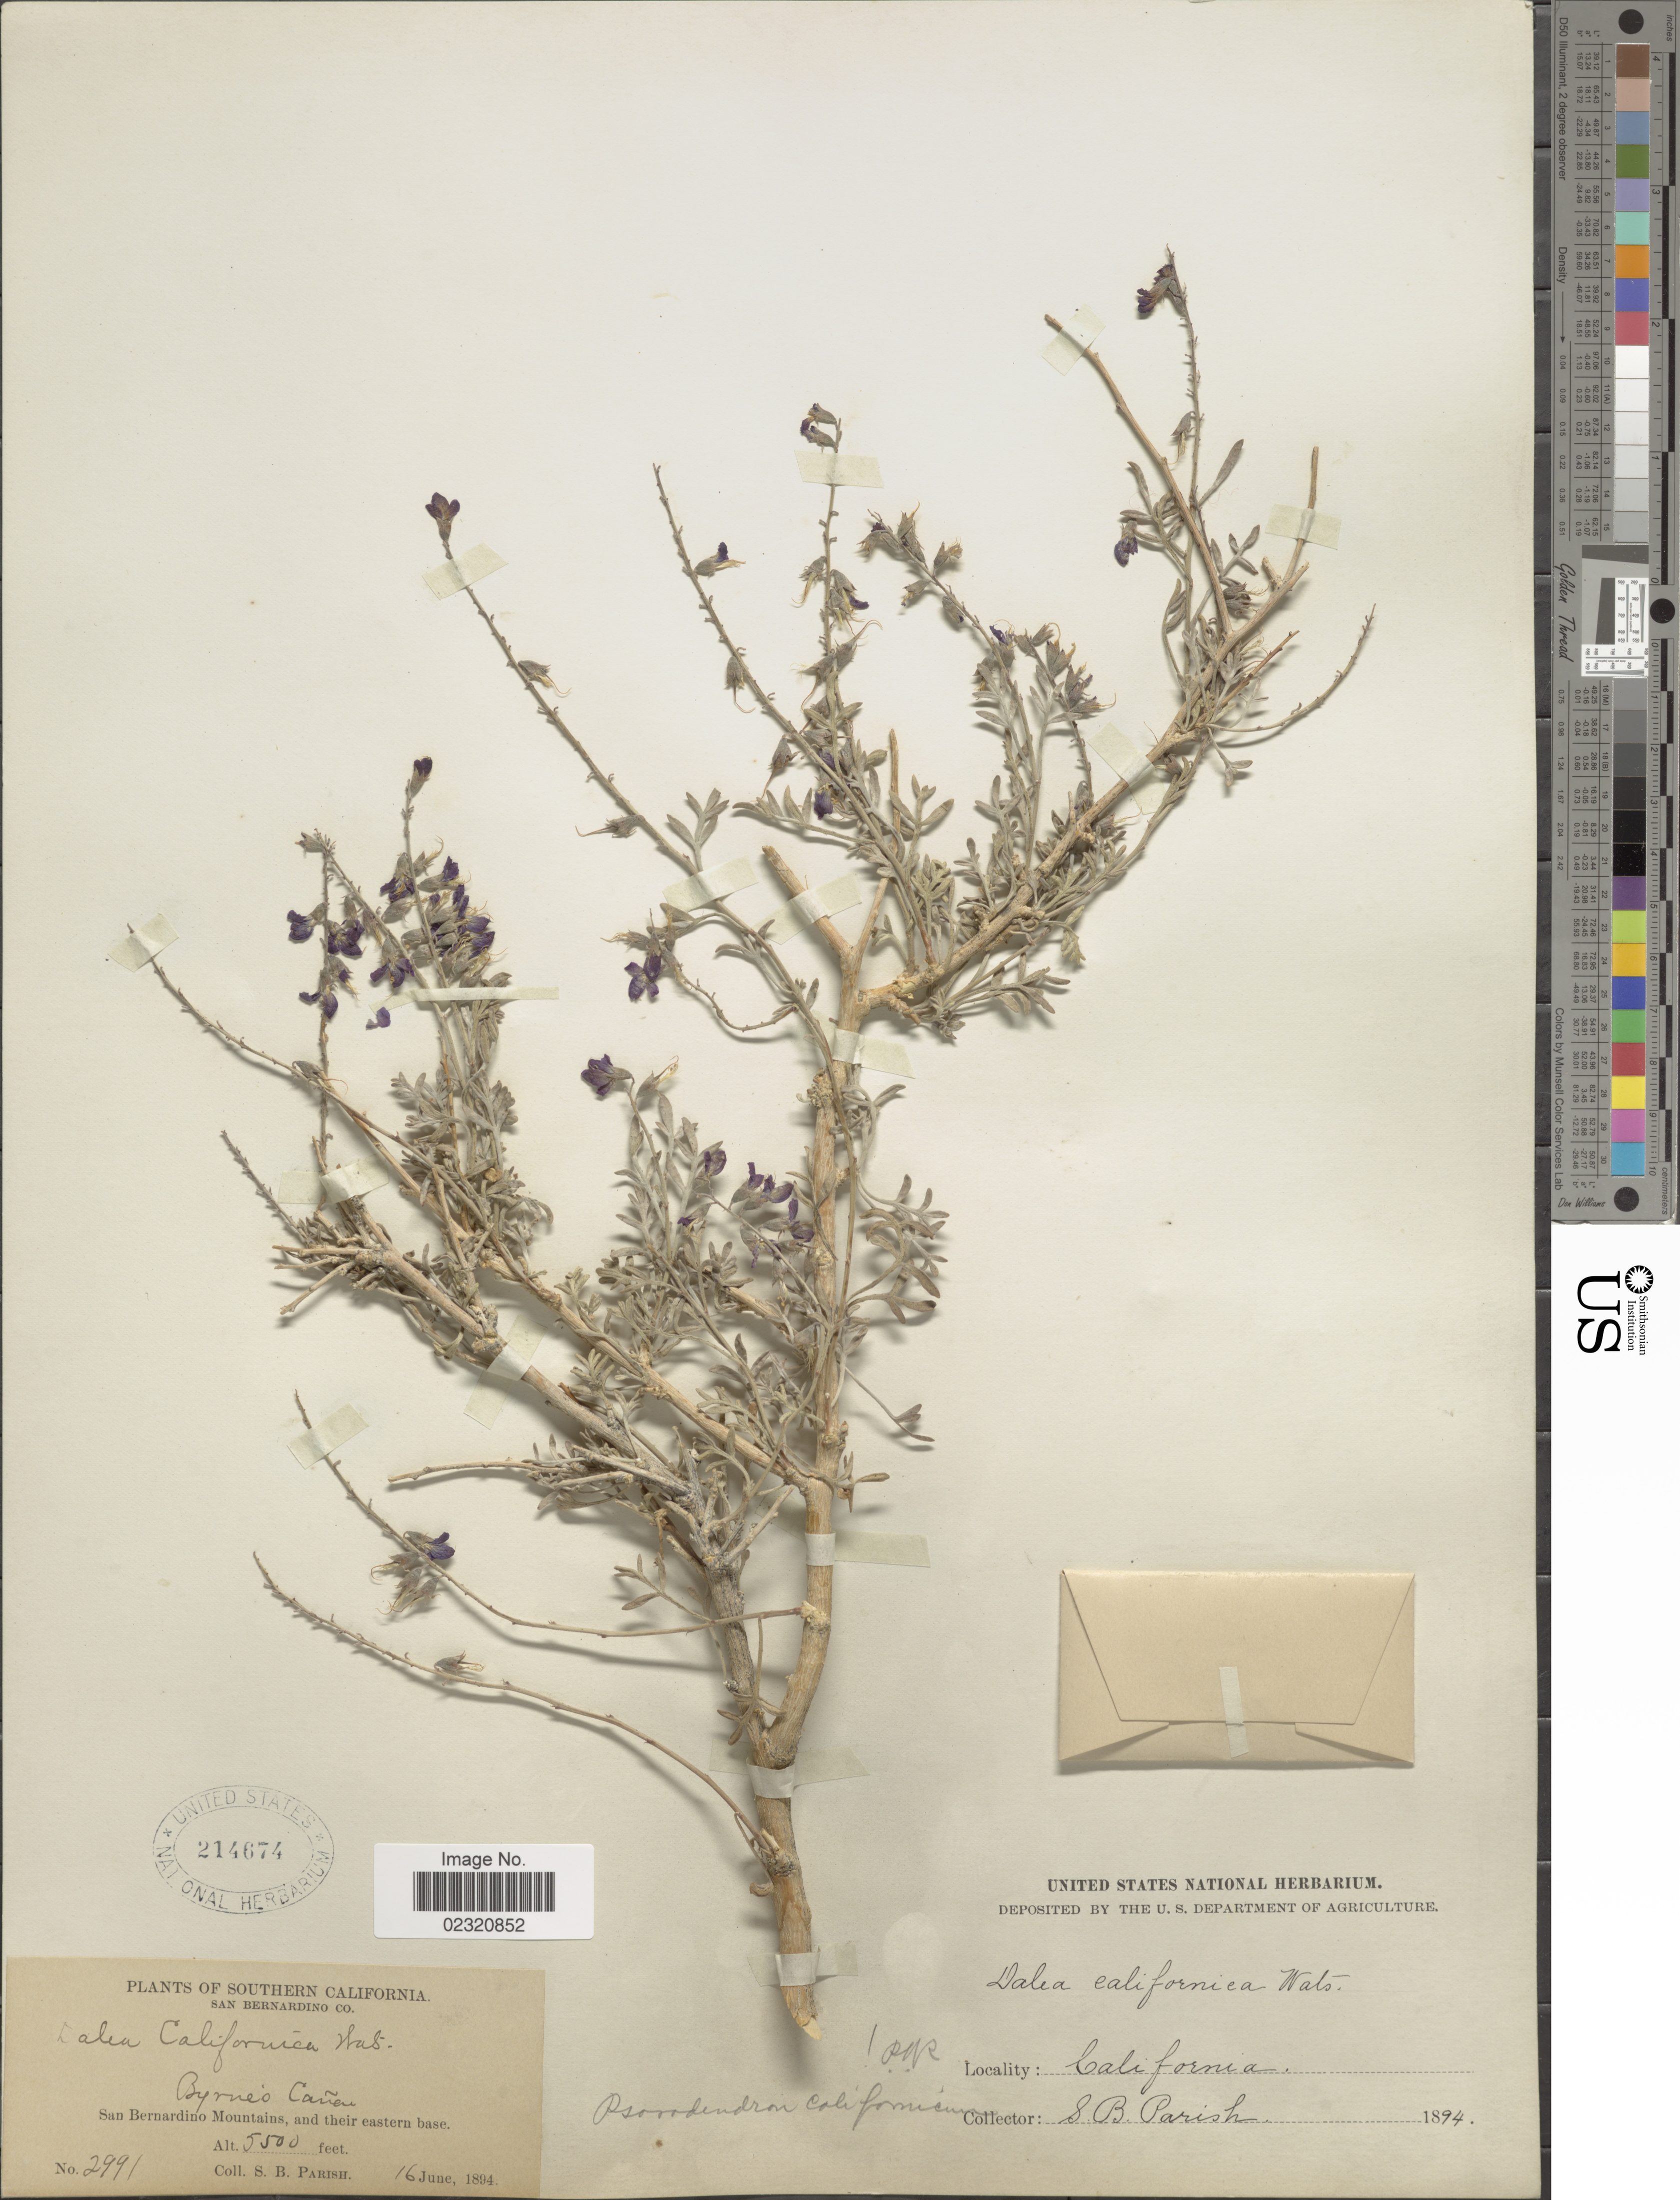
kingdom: Plantae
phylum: Tracheophyta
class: Magnoliopsida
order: Fabales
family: Fabaceae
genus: Psorothamnus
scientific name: Psorothamnus arborescens var. californicus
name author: (S. Watson) D. Sutherl. et al.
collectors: S. B. Parish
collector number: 2991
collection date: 1894-06-16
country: United States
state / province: California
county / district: San Bernardino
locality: Southern California, San Bernardino Co., Byrne's Cañon, San Bernardino Mountains, and their eastern base.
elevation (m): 1676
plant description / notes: Corrected "Byrneo Canon" to "Byrne's Cañon"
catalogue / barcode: US 214674